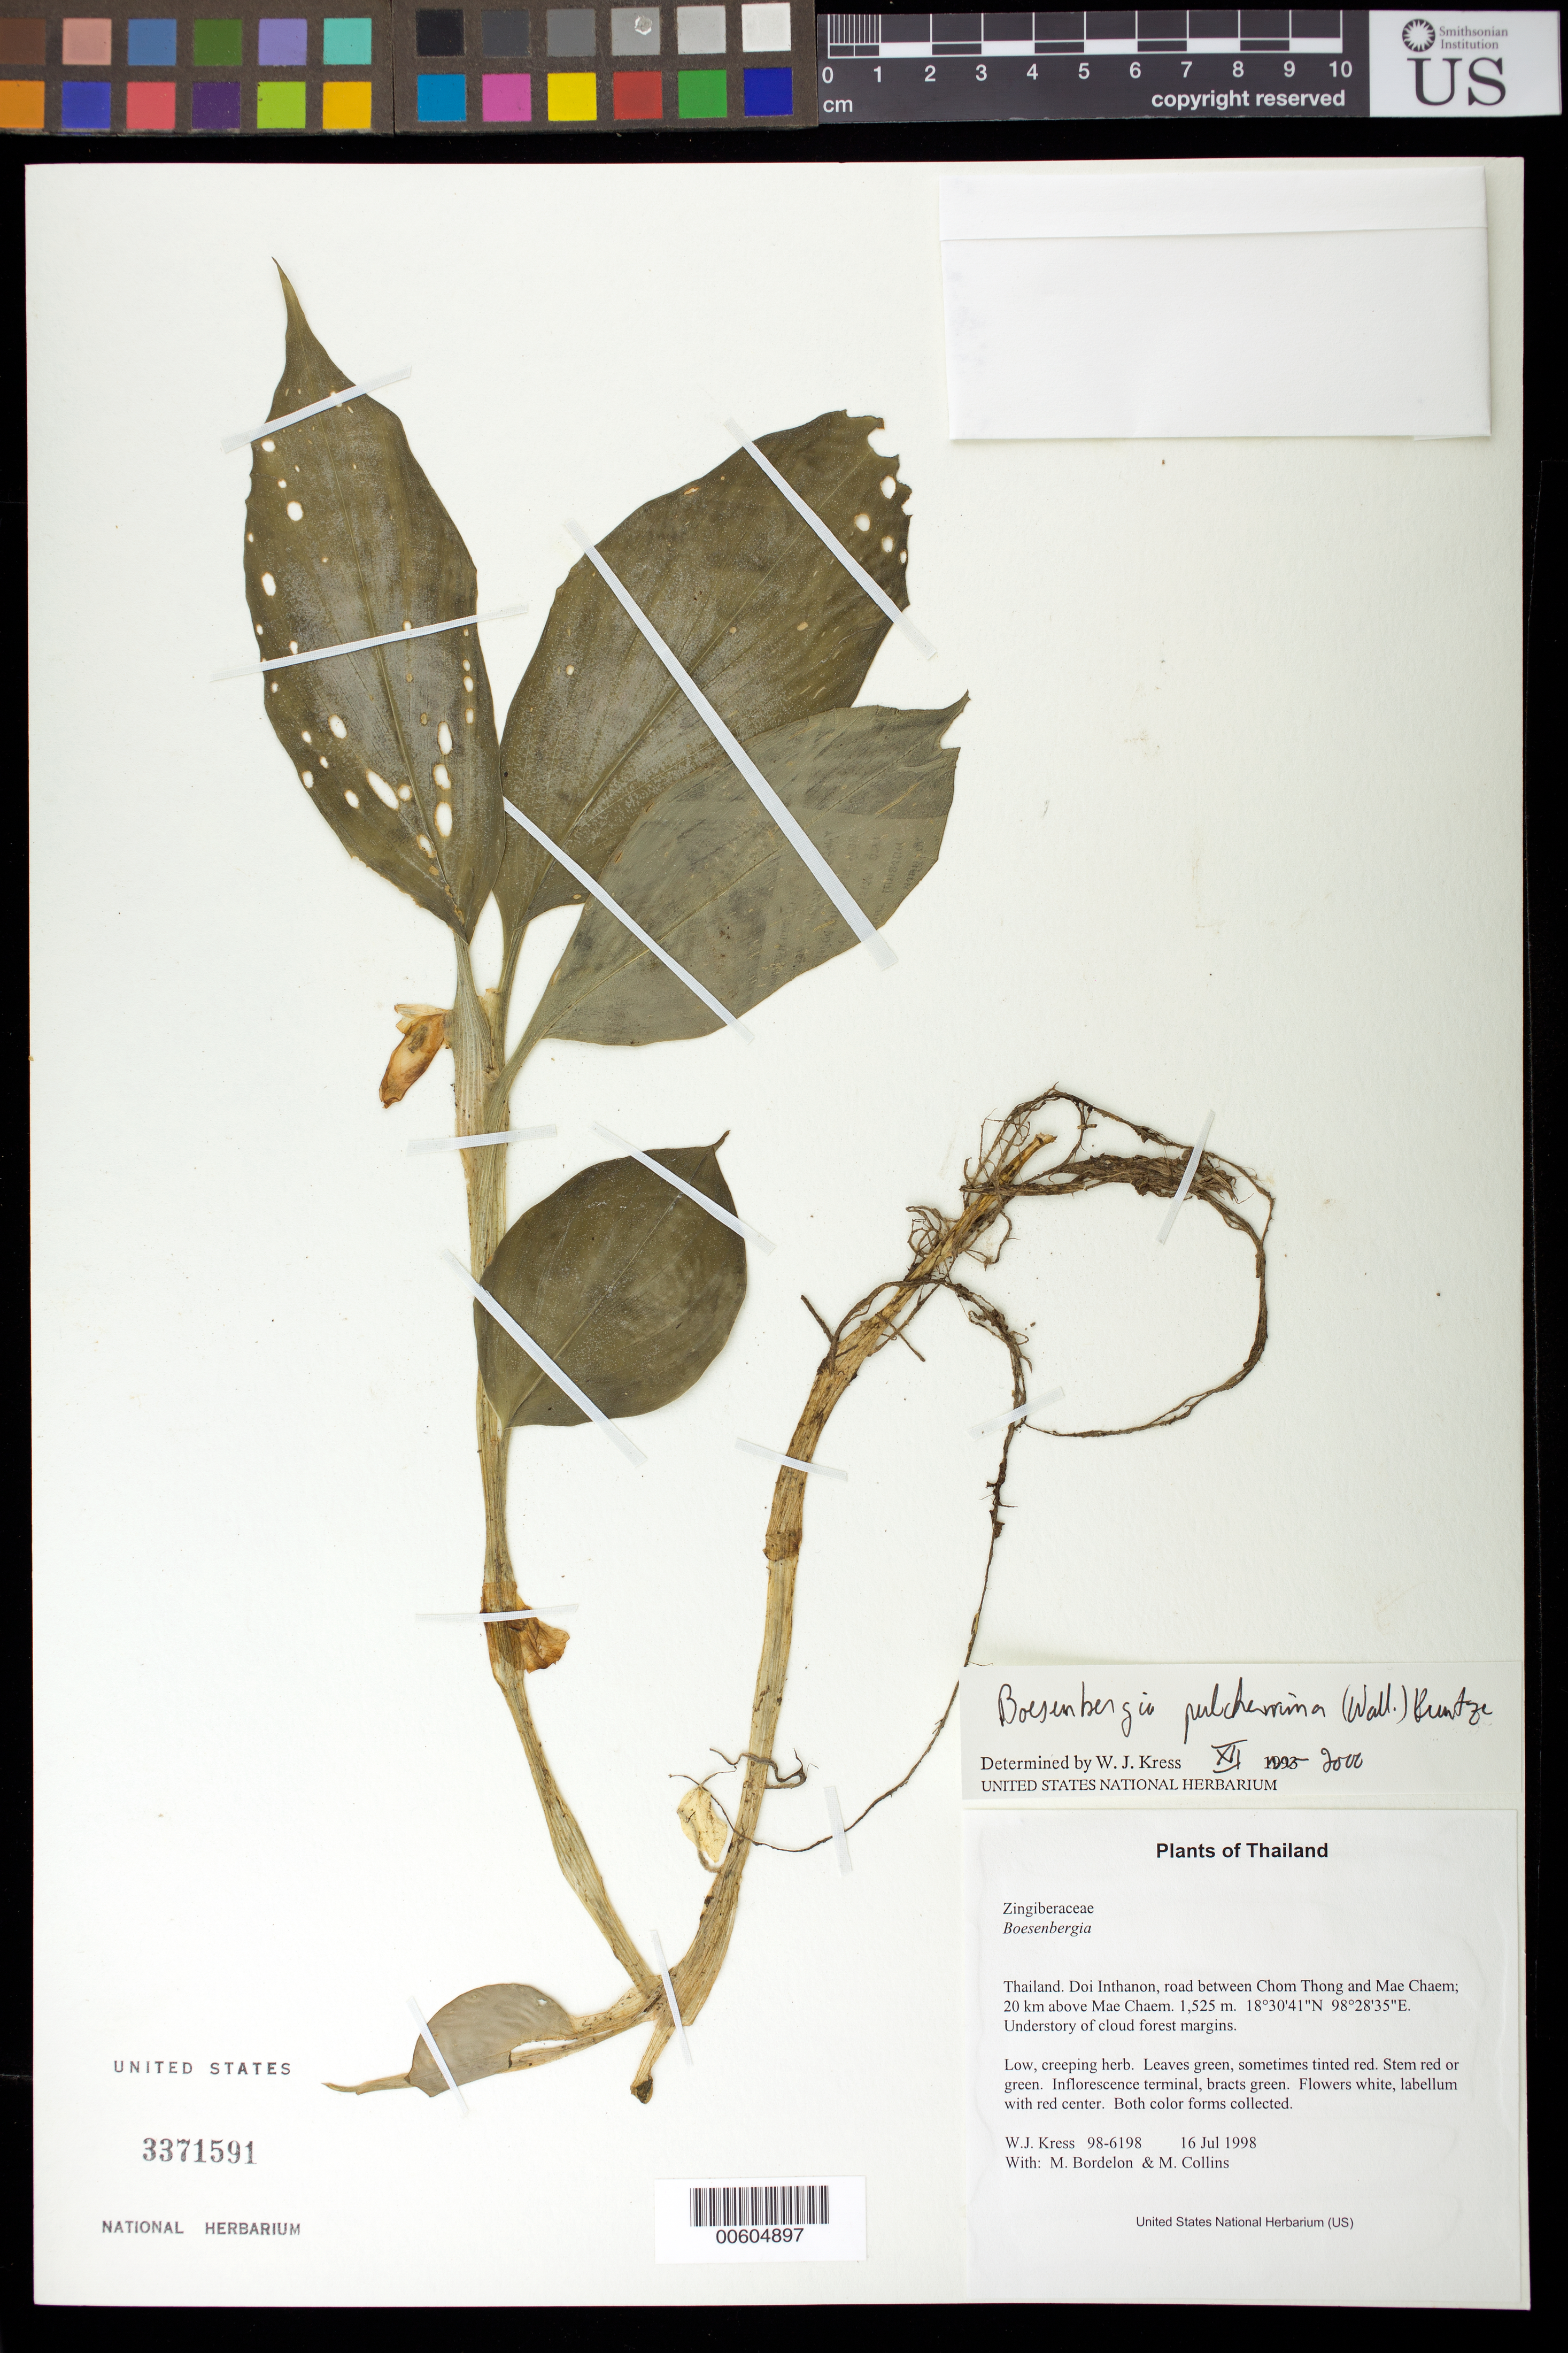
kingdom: Plantae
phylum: Tracheophyta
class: Liliopsida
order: Zingiberales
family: Zingiberaceae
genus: Boesenbergia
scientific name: Boesenbergia pulcherrima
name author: (Wall.) Kuntze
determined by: Kress, W. J., (US), Smithsonian Institution - National Museum of Natural History (UNITED STATES)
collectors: W. J. Kress, M. Bordelon & M. Collins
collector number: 98-6198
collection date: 1998-07-16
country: Thailand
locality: Doi Inthanon, road between Chom Thong and Mae Chaem; 20 km above Mae Chaem.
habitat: Understory of cloud forest margins.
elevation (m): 1525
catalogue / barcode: US 3371591